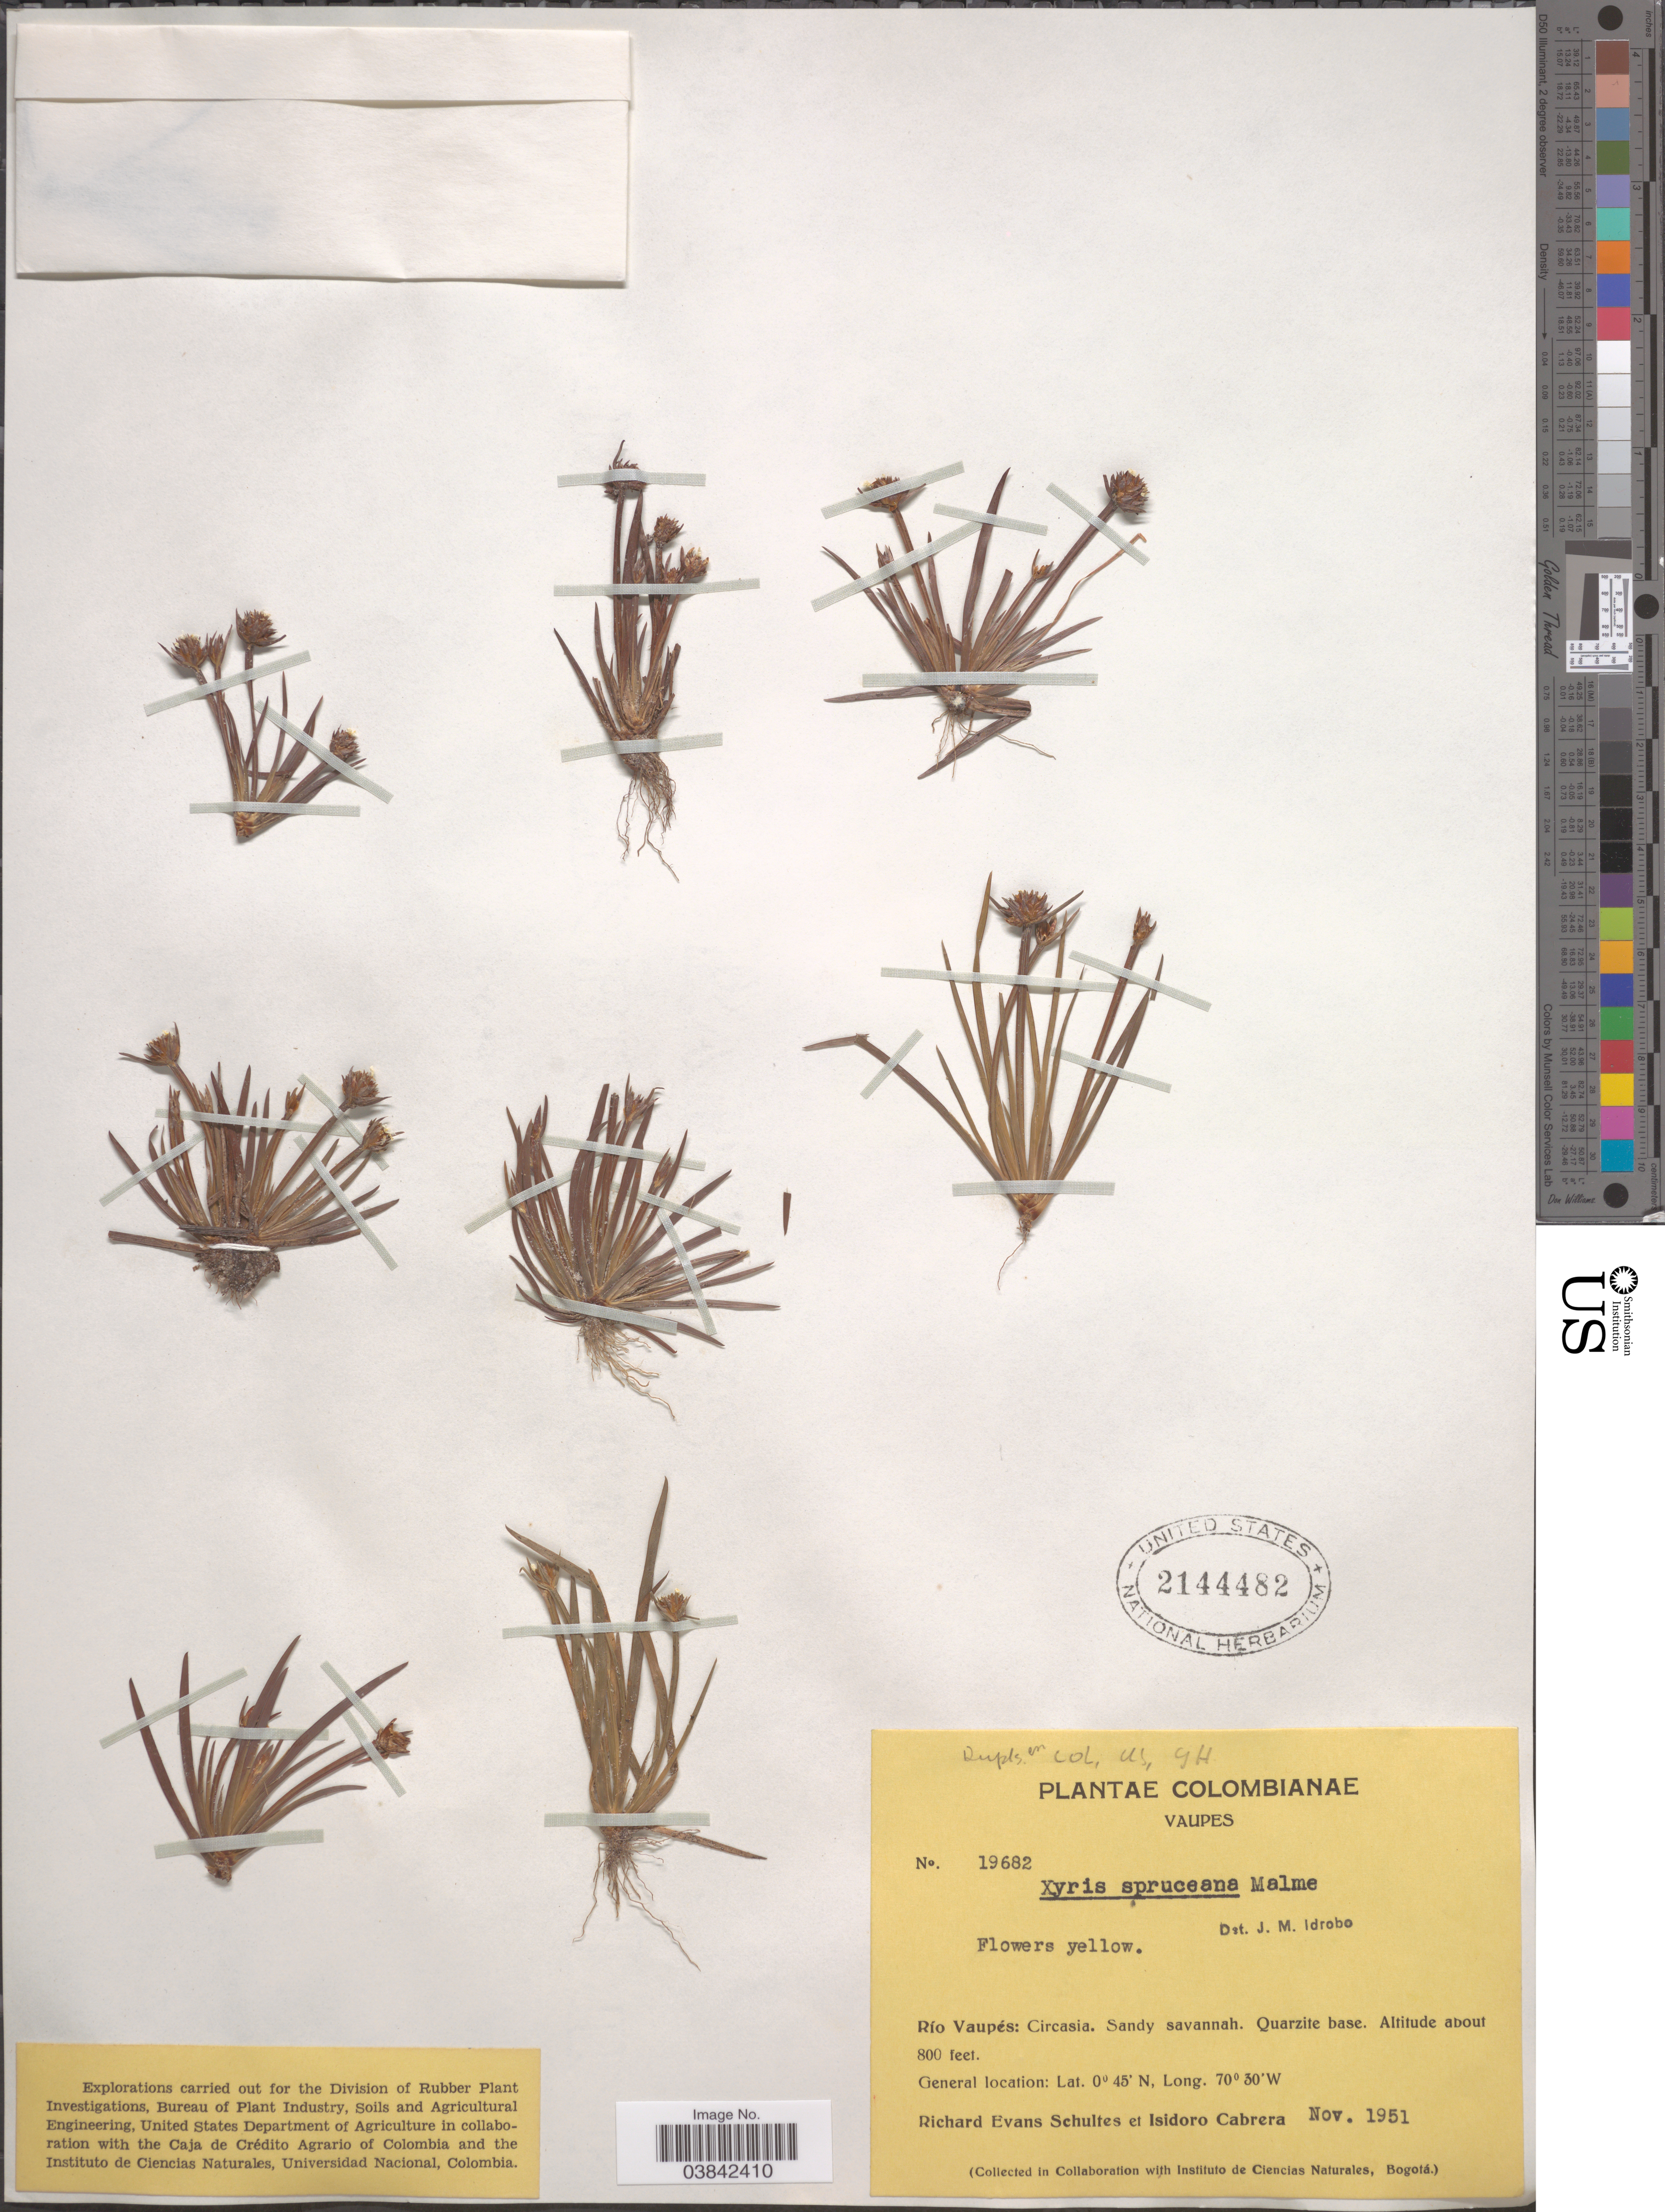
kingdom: Plantae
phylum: Tracheophyta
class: Liliopsida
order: Poales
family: Xyridaceae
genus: Xyris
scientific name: Xyris spruceana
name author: Malme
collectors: R. E. Schultes & I. Cabrera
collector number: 19682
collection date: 1951-11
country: Colombia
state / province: Vaupés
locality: Río Vaupés: Circasia. Sandy savannah. Quarzite base.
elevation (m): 244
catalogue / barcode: US 2144482